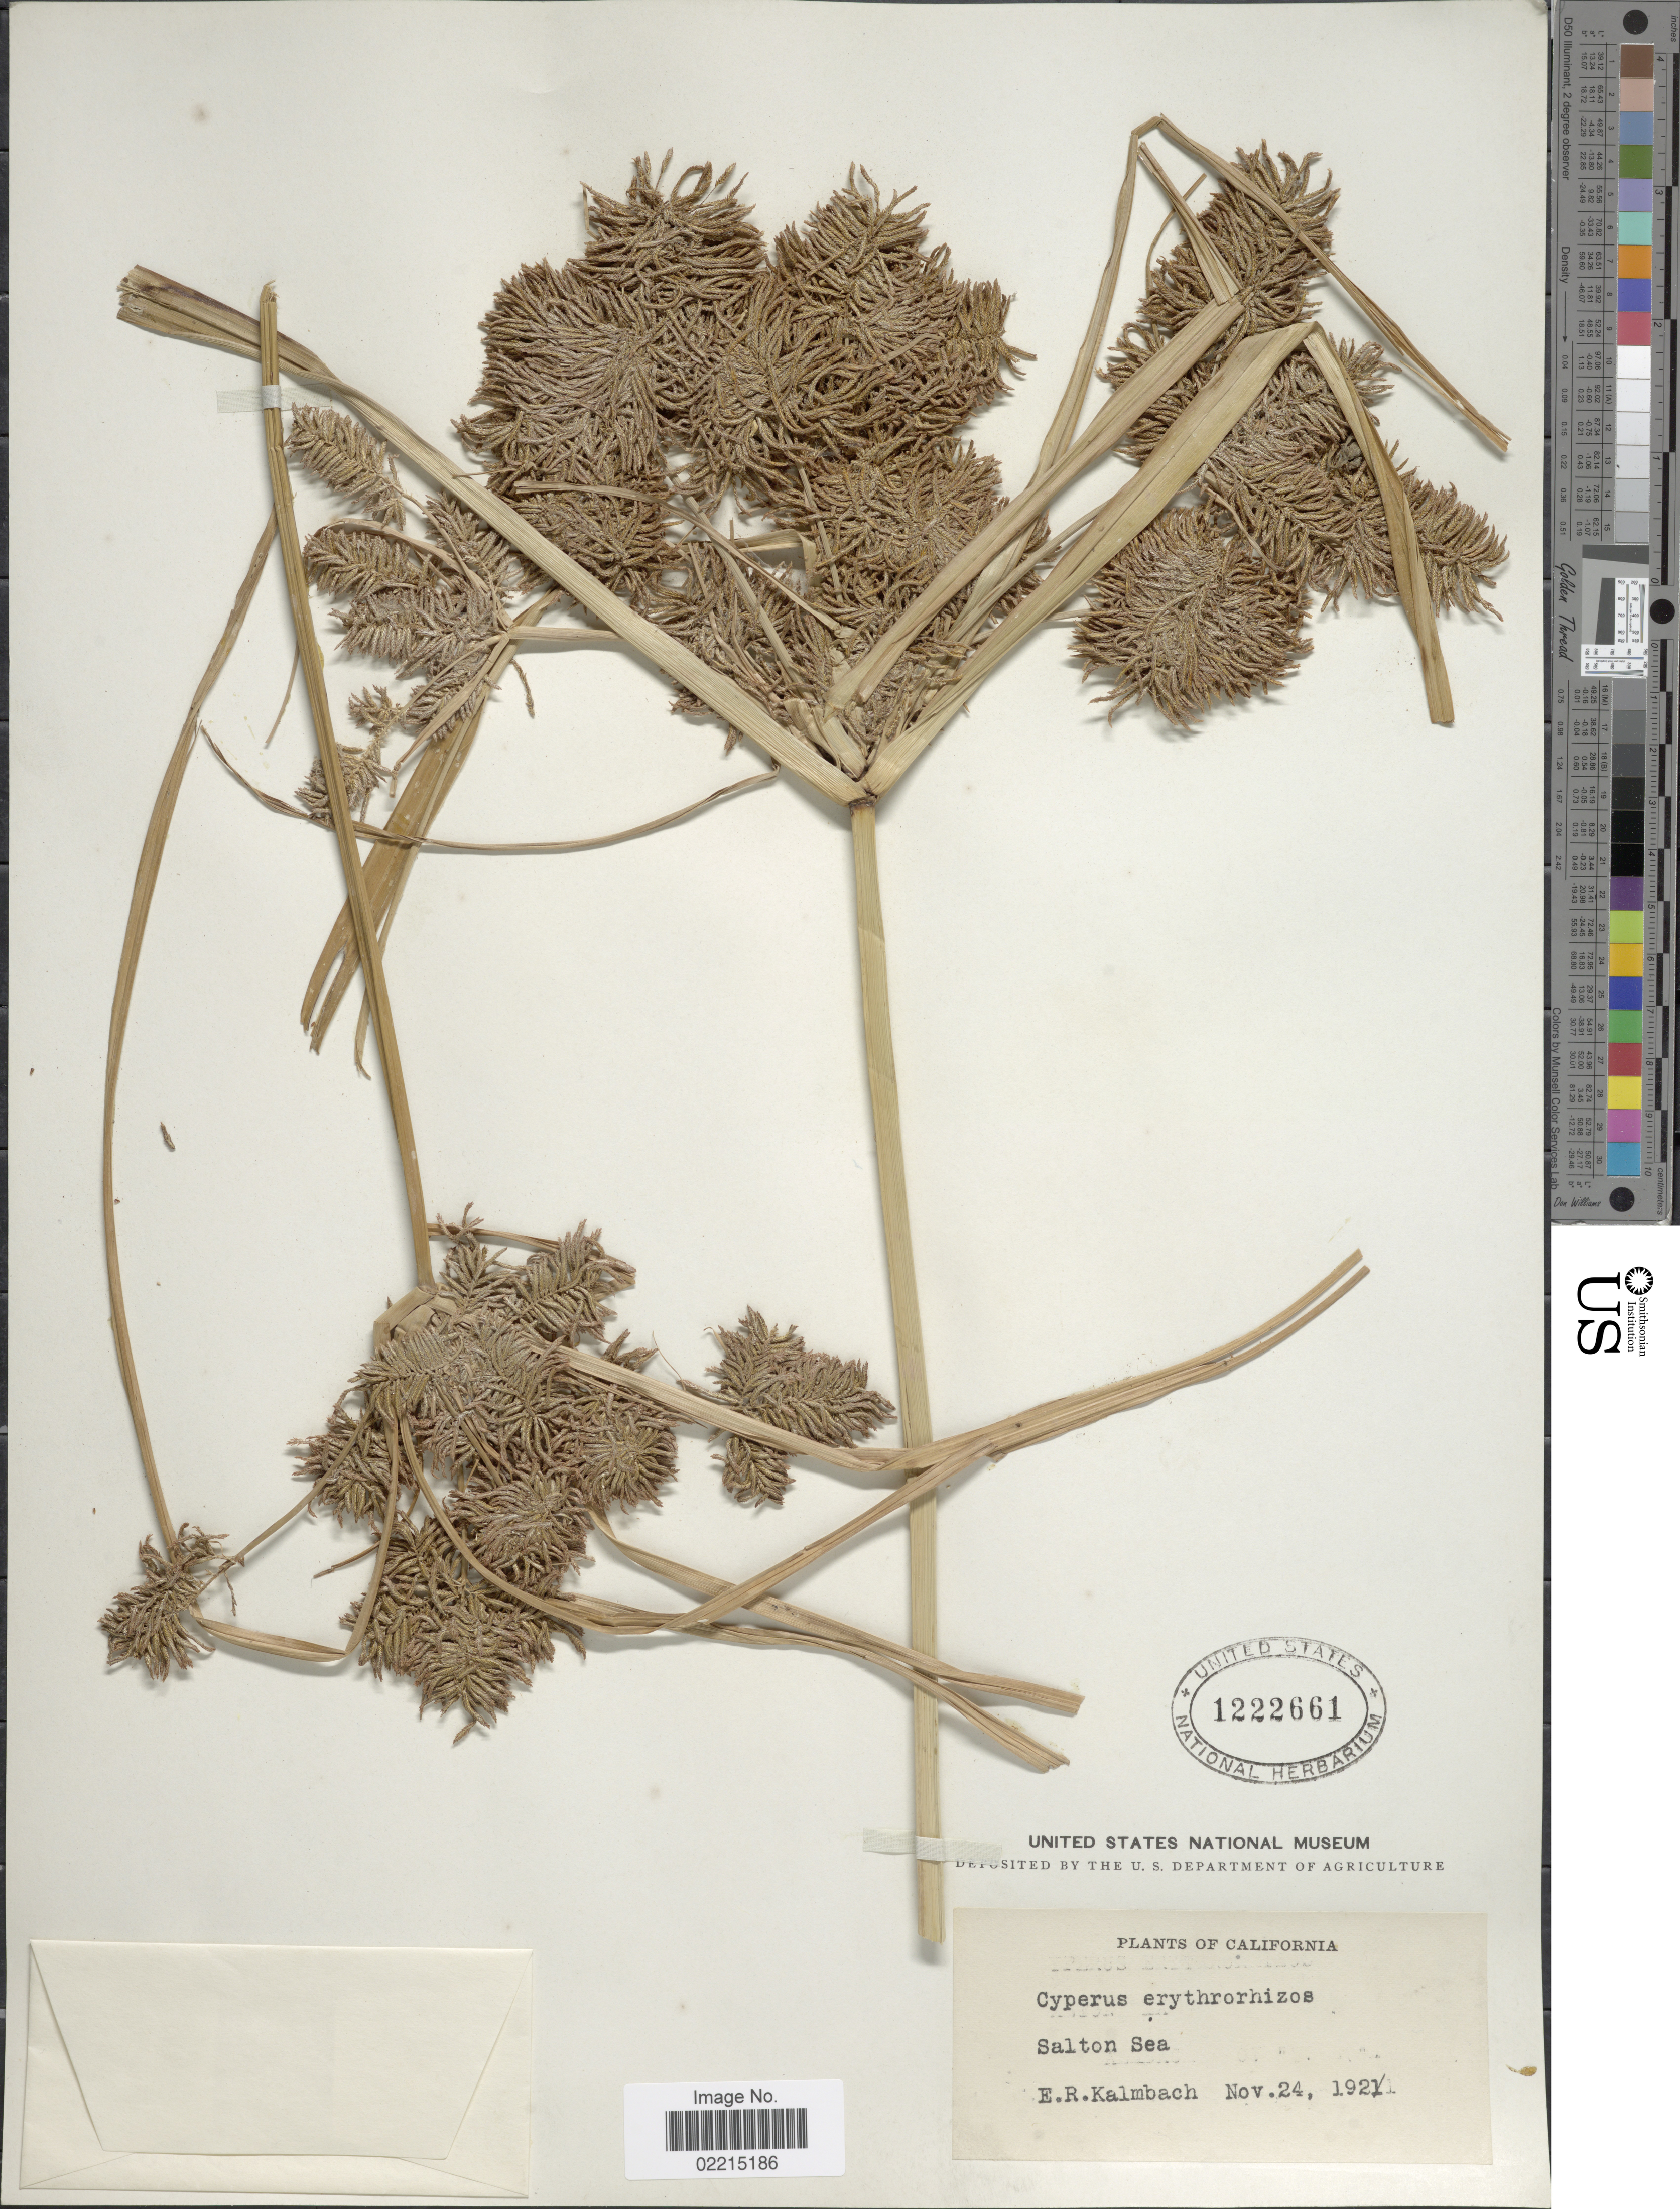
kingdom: Plantae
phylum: Tracheophyta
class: Liliopsida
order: Poales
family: Cyperaceae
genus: Cyperus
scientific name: Cyperus erythrorhizos Muhl.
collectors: E. Kalmbach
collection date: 1921-11-24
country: United States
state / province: California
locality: Salton Sea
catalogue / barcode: US 1222661